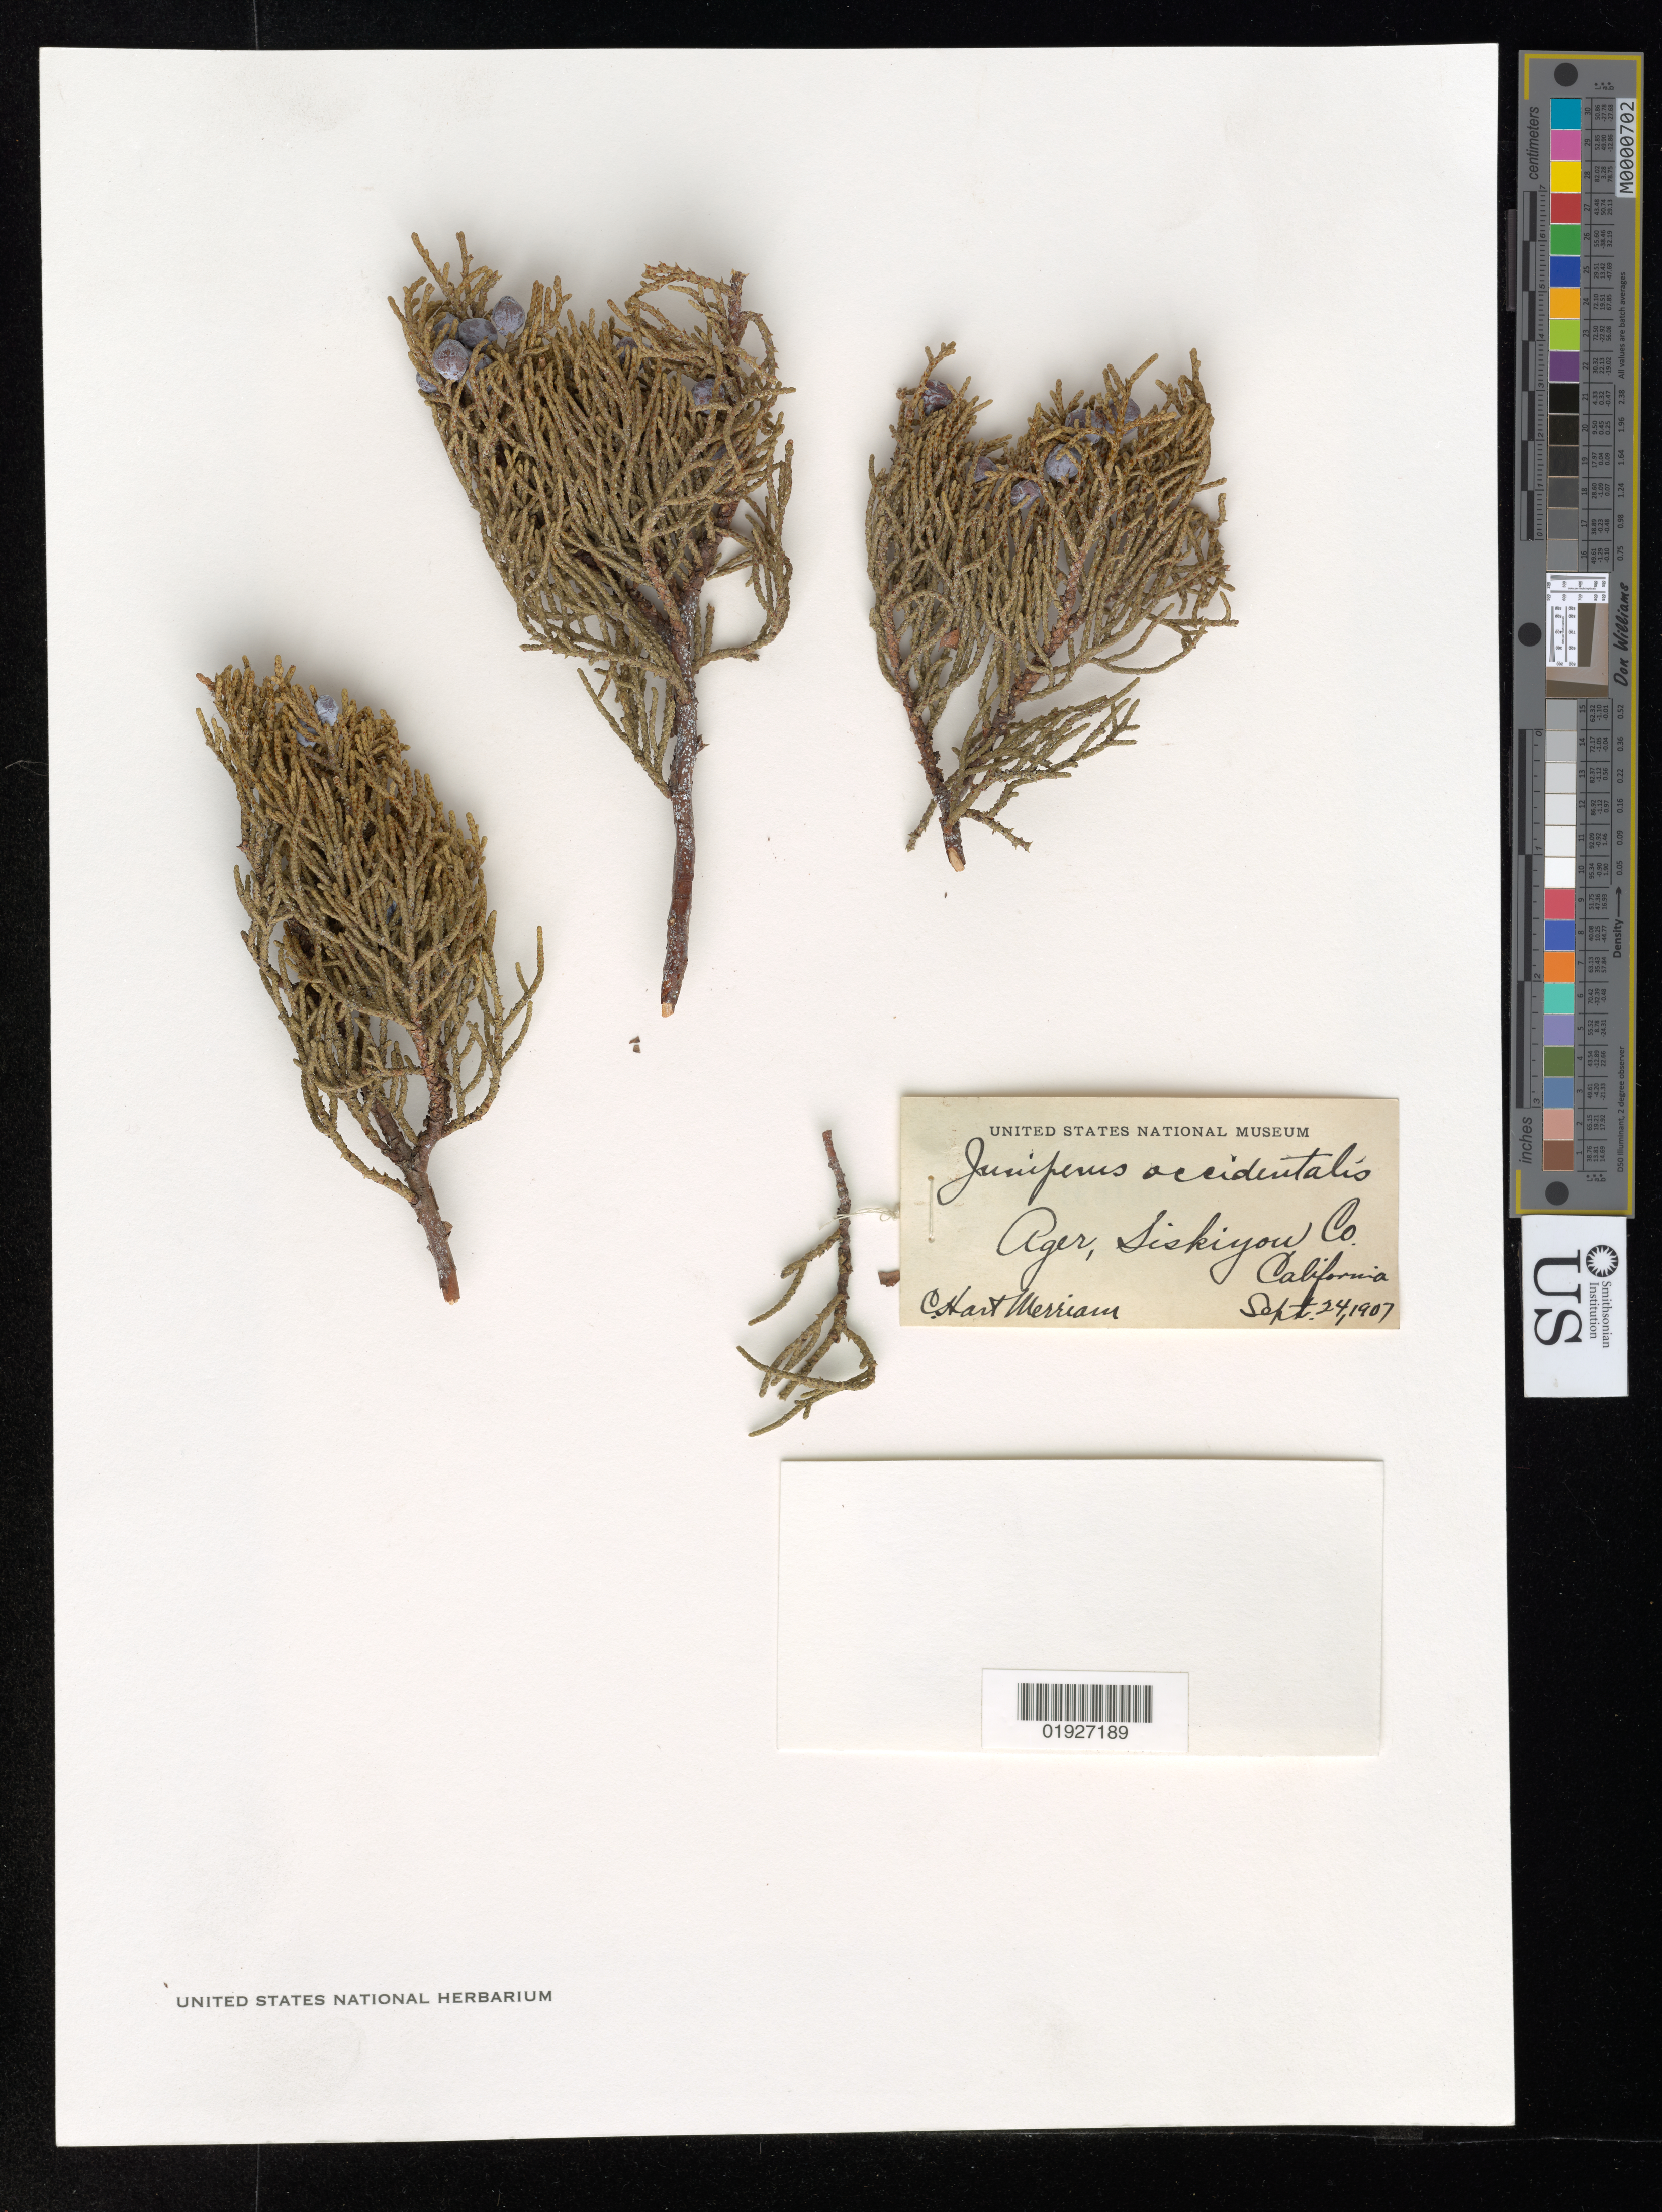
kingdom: Plantae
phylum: Tracheophyta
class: Pinopsida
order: Pinales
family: Cupressaceae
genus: Juniperus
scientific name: Juniperus occidentalis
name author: Hook.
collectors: C. Merriam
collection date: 1907-09-24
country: United States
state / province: California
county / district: Siskiyou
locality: Ager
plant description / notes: USNH 469139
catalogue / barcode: US 469139